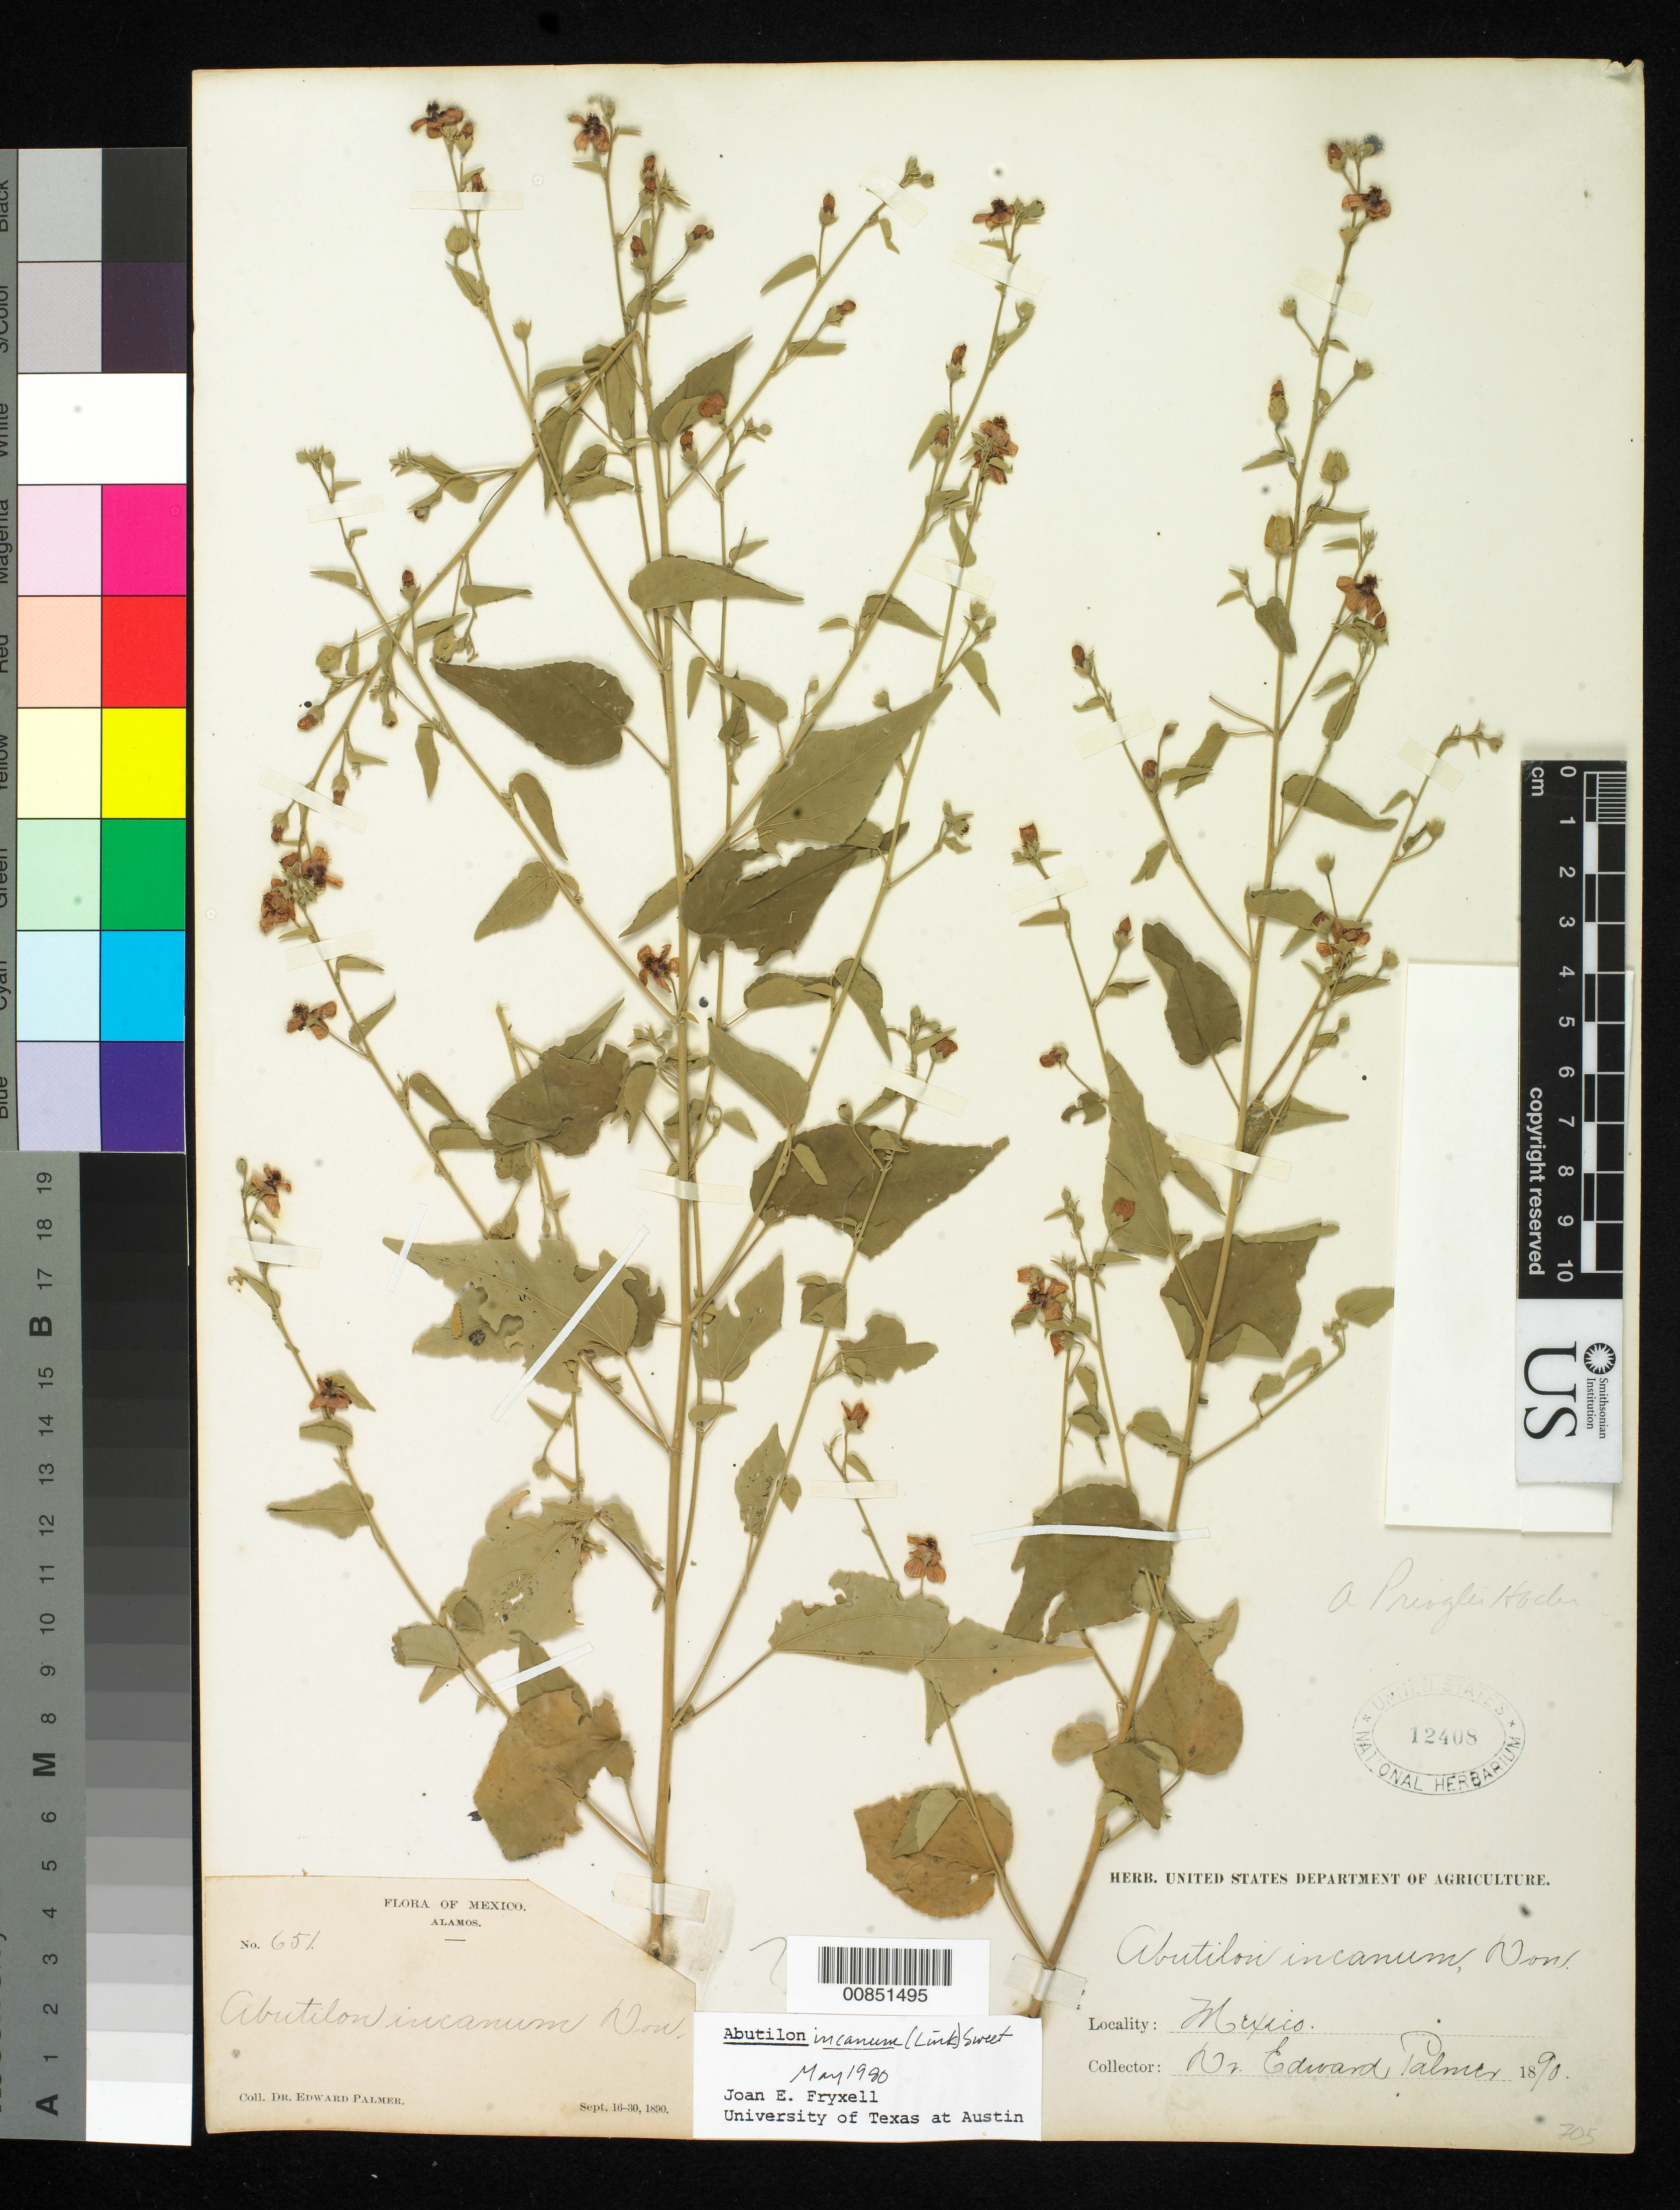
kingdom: Plantae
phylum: Tracheophyta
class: Magnoliopsida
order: Malvales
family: Malvaceae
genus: Abutilon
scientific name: Abutilon incanum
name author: (Link) Sweet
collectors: E. Palmer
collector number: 651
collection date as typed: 16 Sep 1890 to 30 Sep 1890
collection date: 1890-09-16/1890-09-30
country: Mexico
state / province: Sonora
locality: Alamos, Sonora.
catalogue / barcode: US 12408